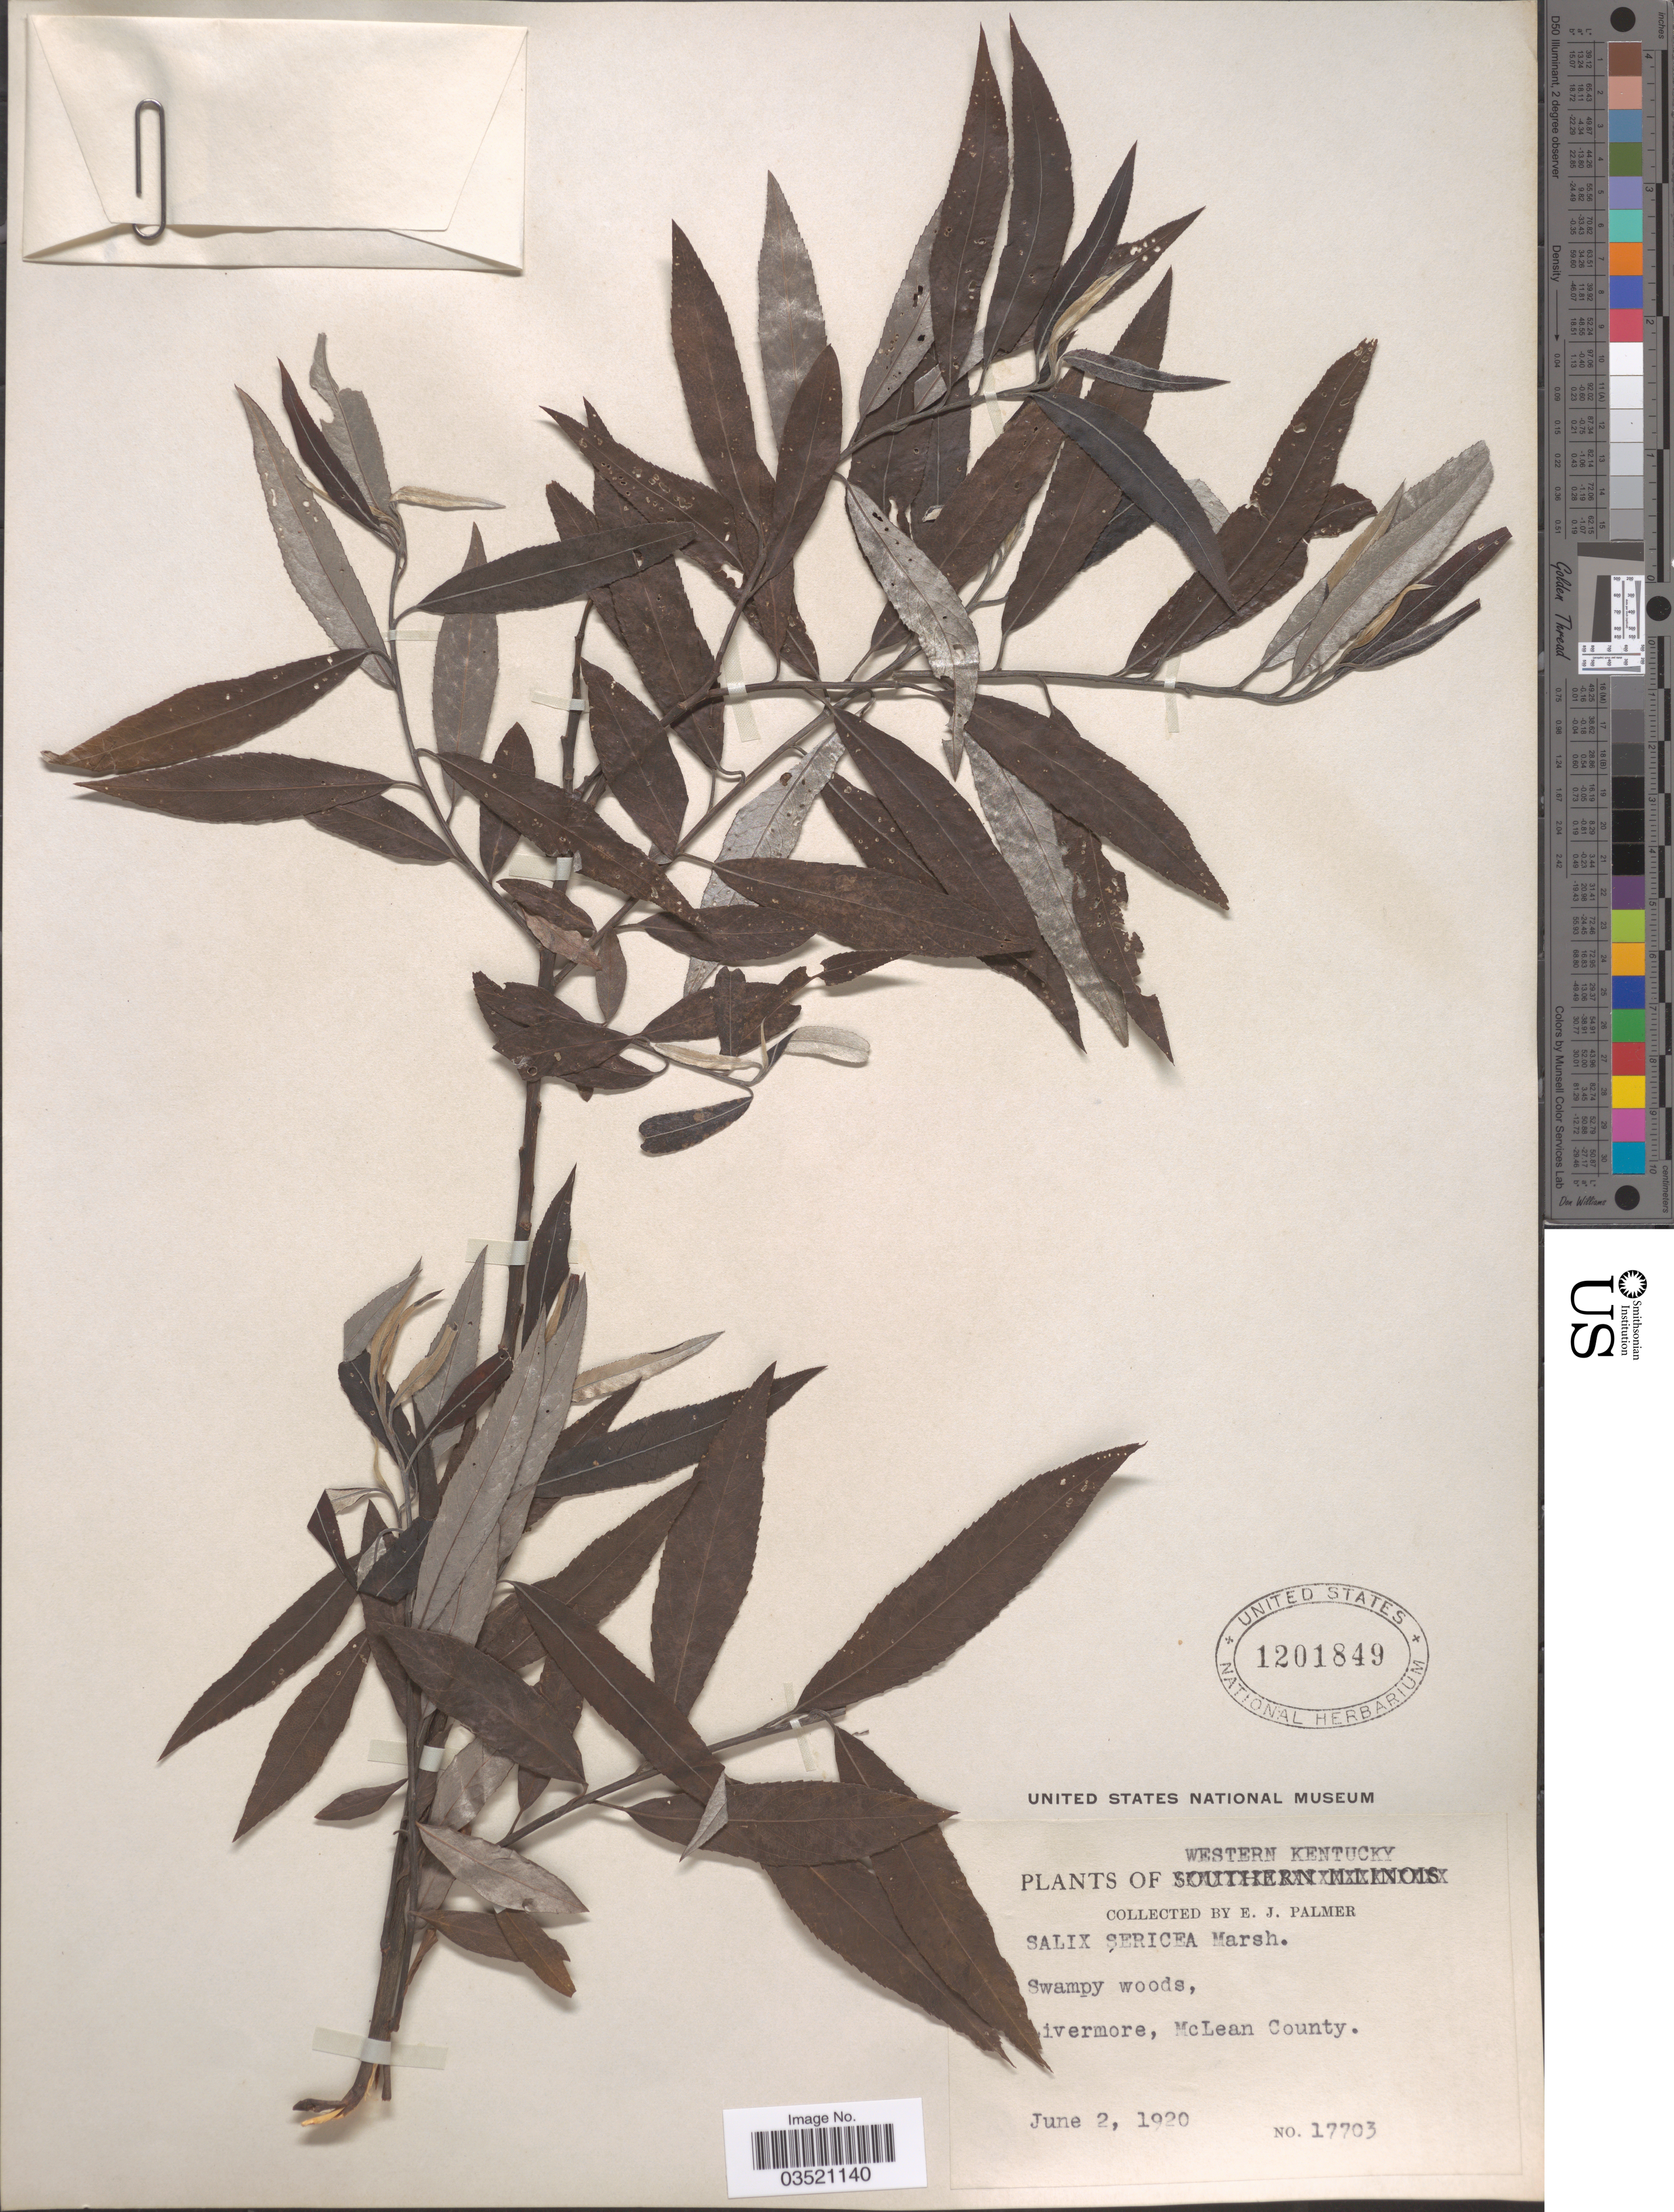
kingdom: Plantae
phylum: Tracheophyta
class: Magnoliopsida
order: Malpighiales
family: Salicaceae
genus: Salix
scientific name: Salix sericea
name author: Marshall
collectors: E. J. Palmer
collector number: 17703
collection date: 1920-06-02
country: United States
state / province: Kentucky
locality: Western Kentucky. Livermore, McLean County.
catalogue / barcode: US 1201849